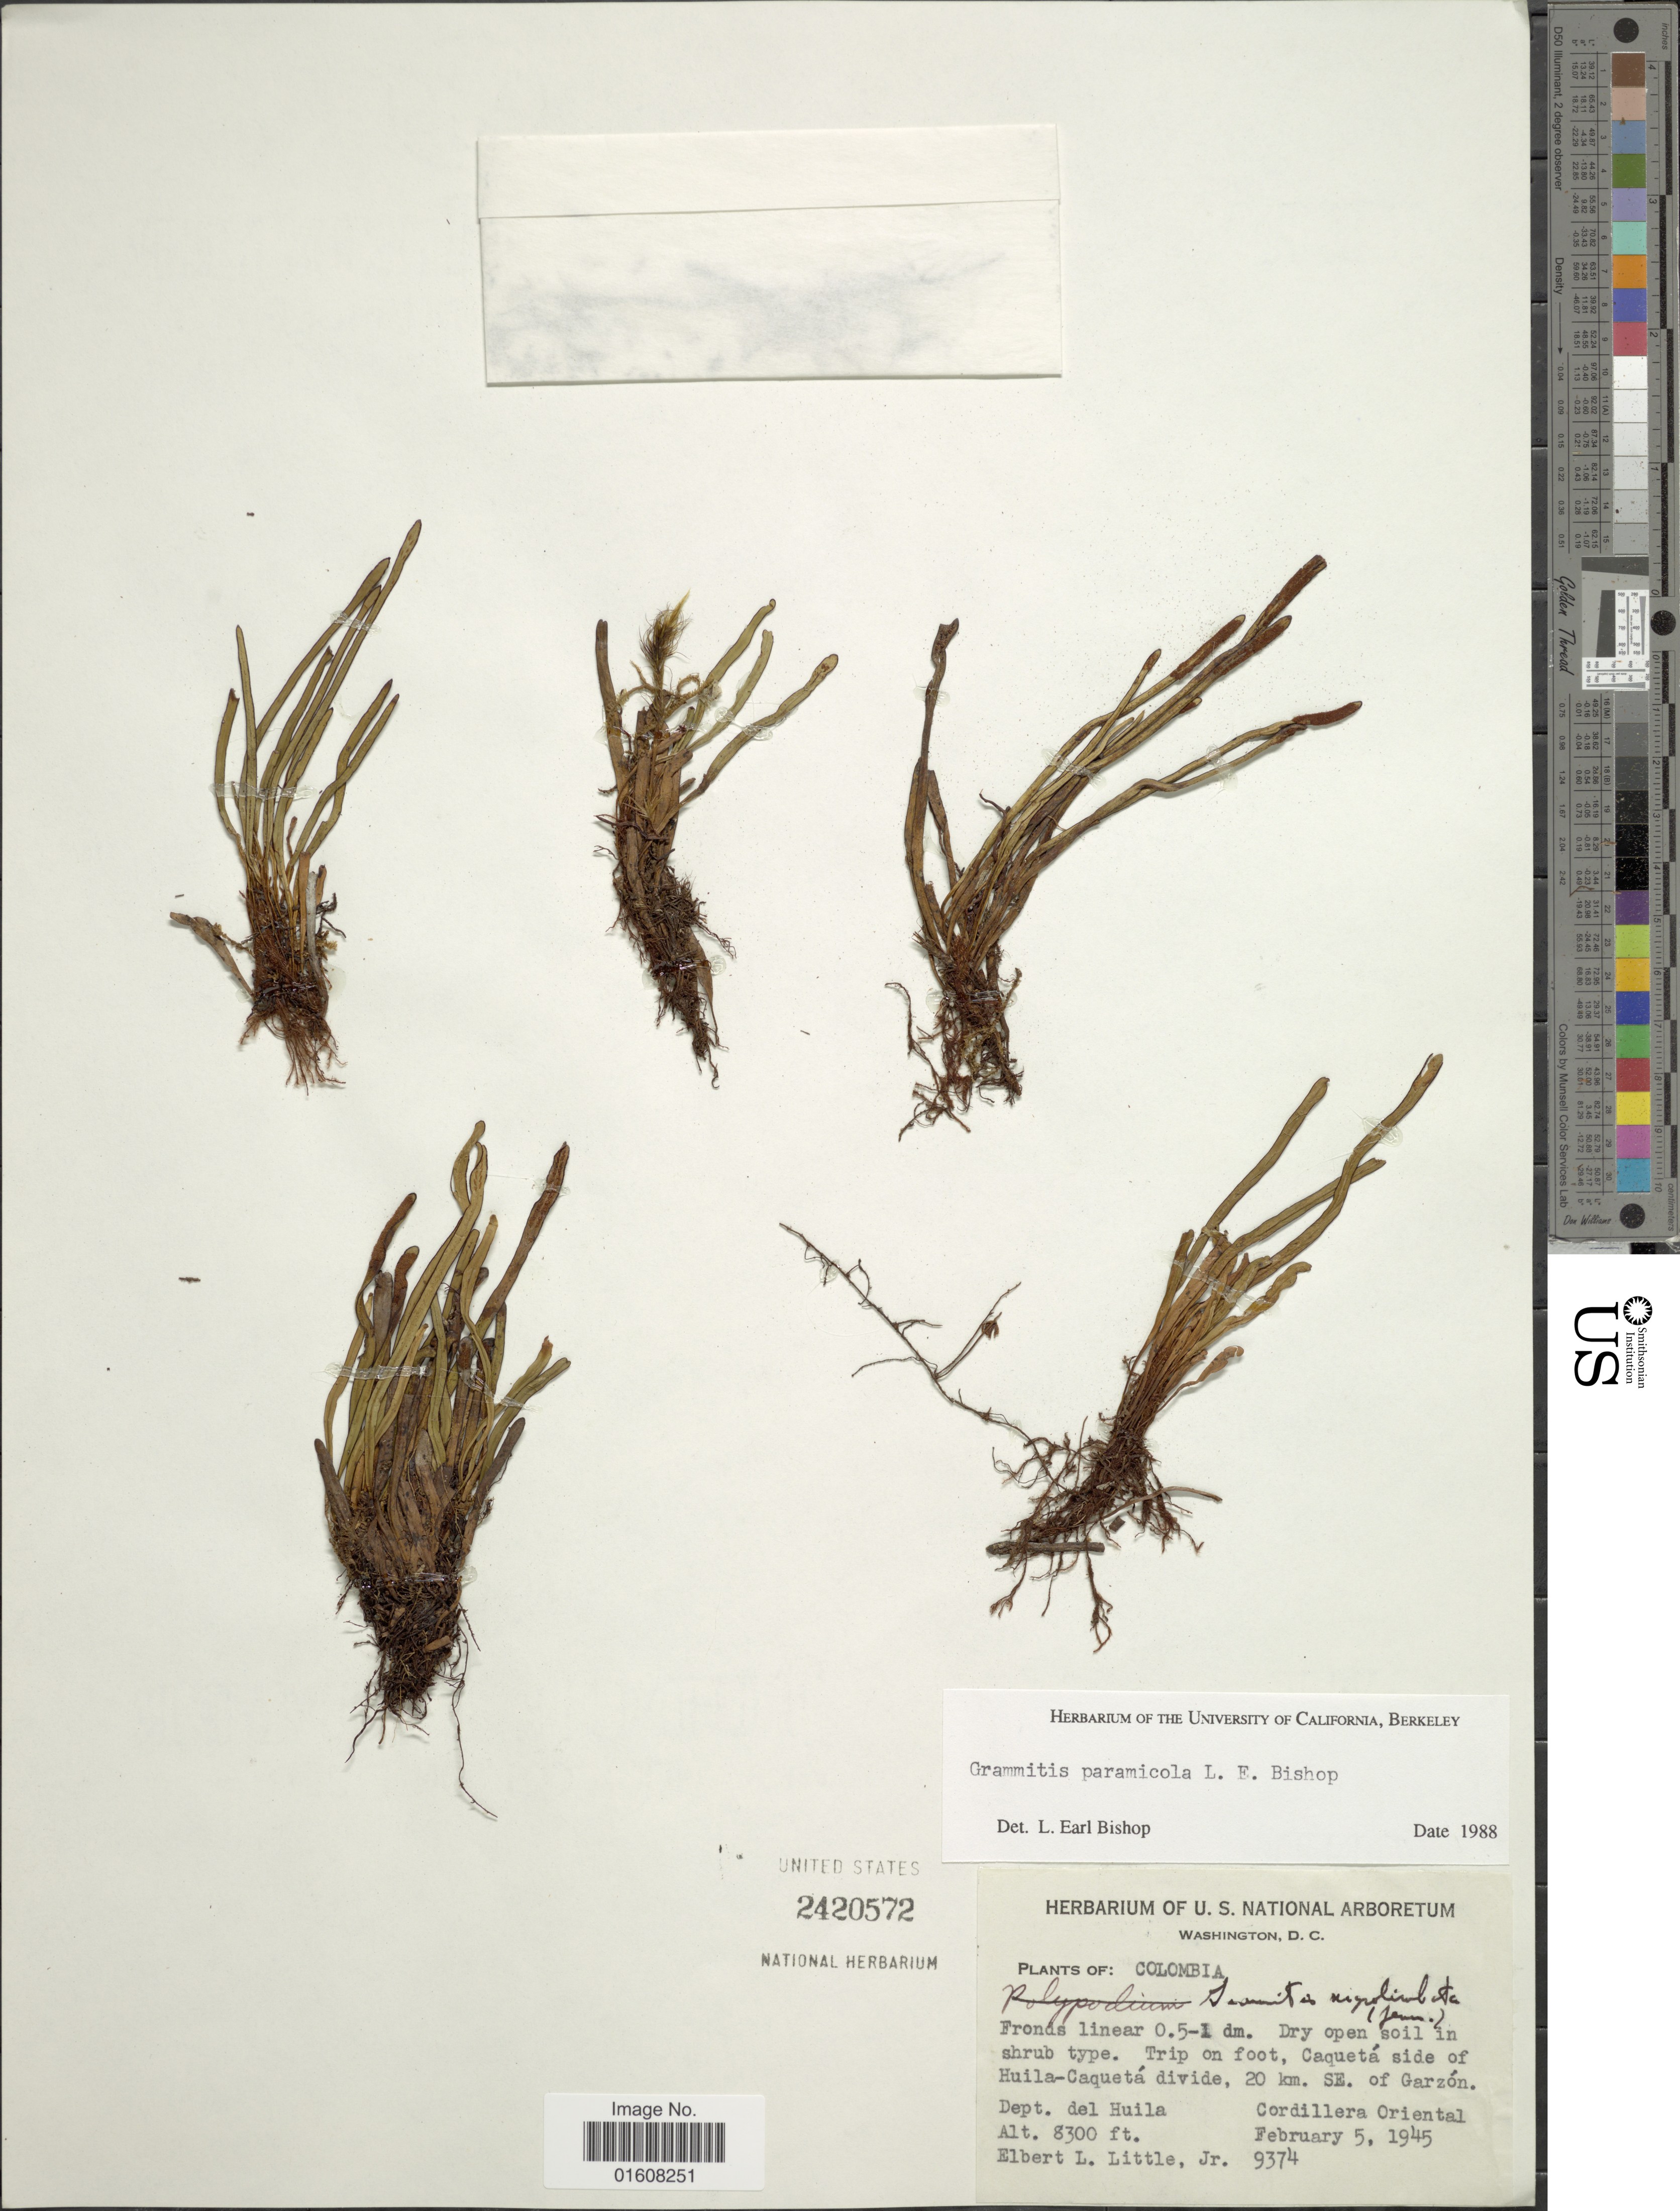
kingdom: Plantae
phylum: Tracheophyta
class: Polypodiopsida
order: Polypodiales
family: Polypodiaceae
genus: Grammitis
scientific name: Grammitis paramicola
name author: L.E. Bishop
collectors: E. L. Little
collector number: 9374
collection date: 1945-02-05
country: Colombia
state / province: Huila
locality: Trip on foot, Caquetá side of Huila-Caquitá divide, 20 km. SE. of Garzón. Dept. del Huila. Cordillera Oriental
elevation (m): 2530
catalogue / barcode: US 2420572